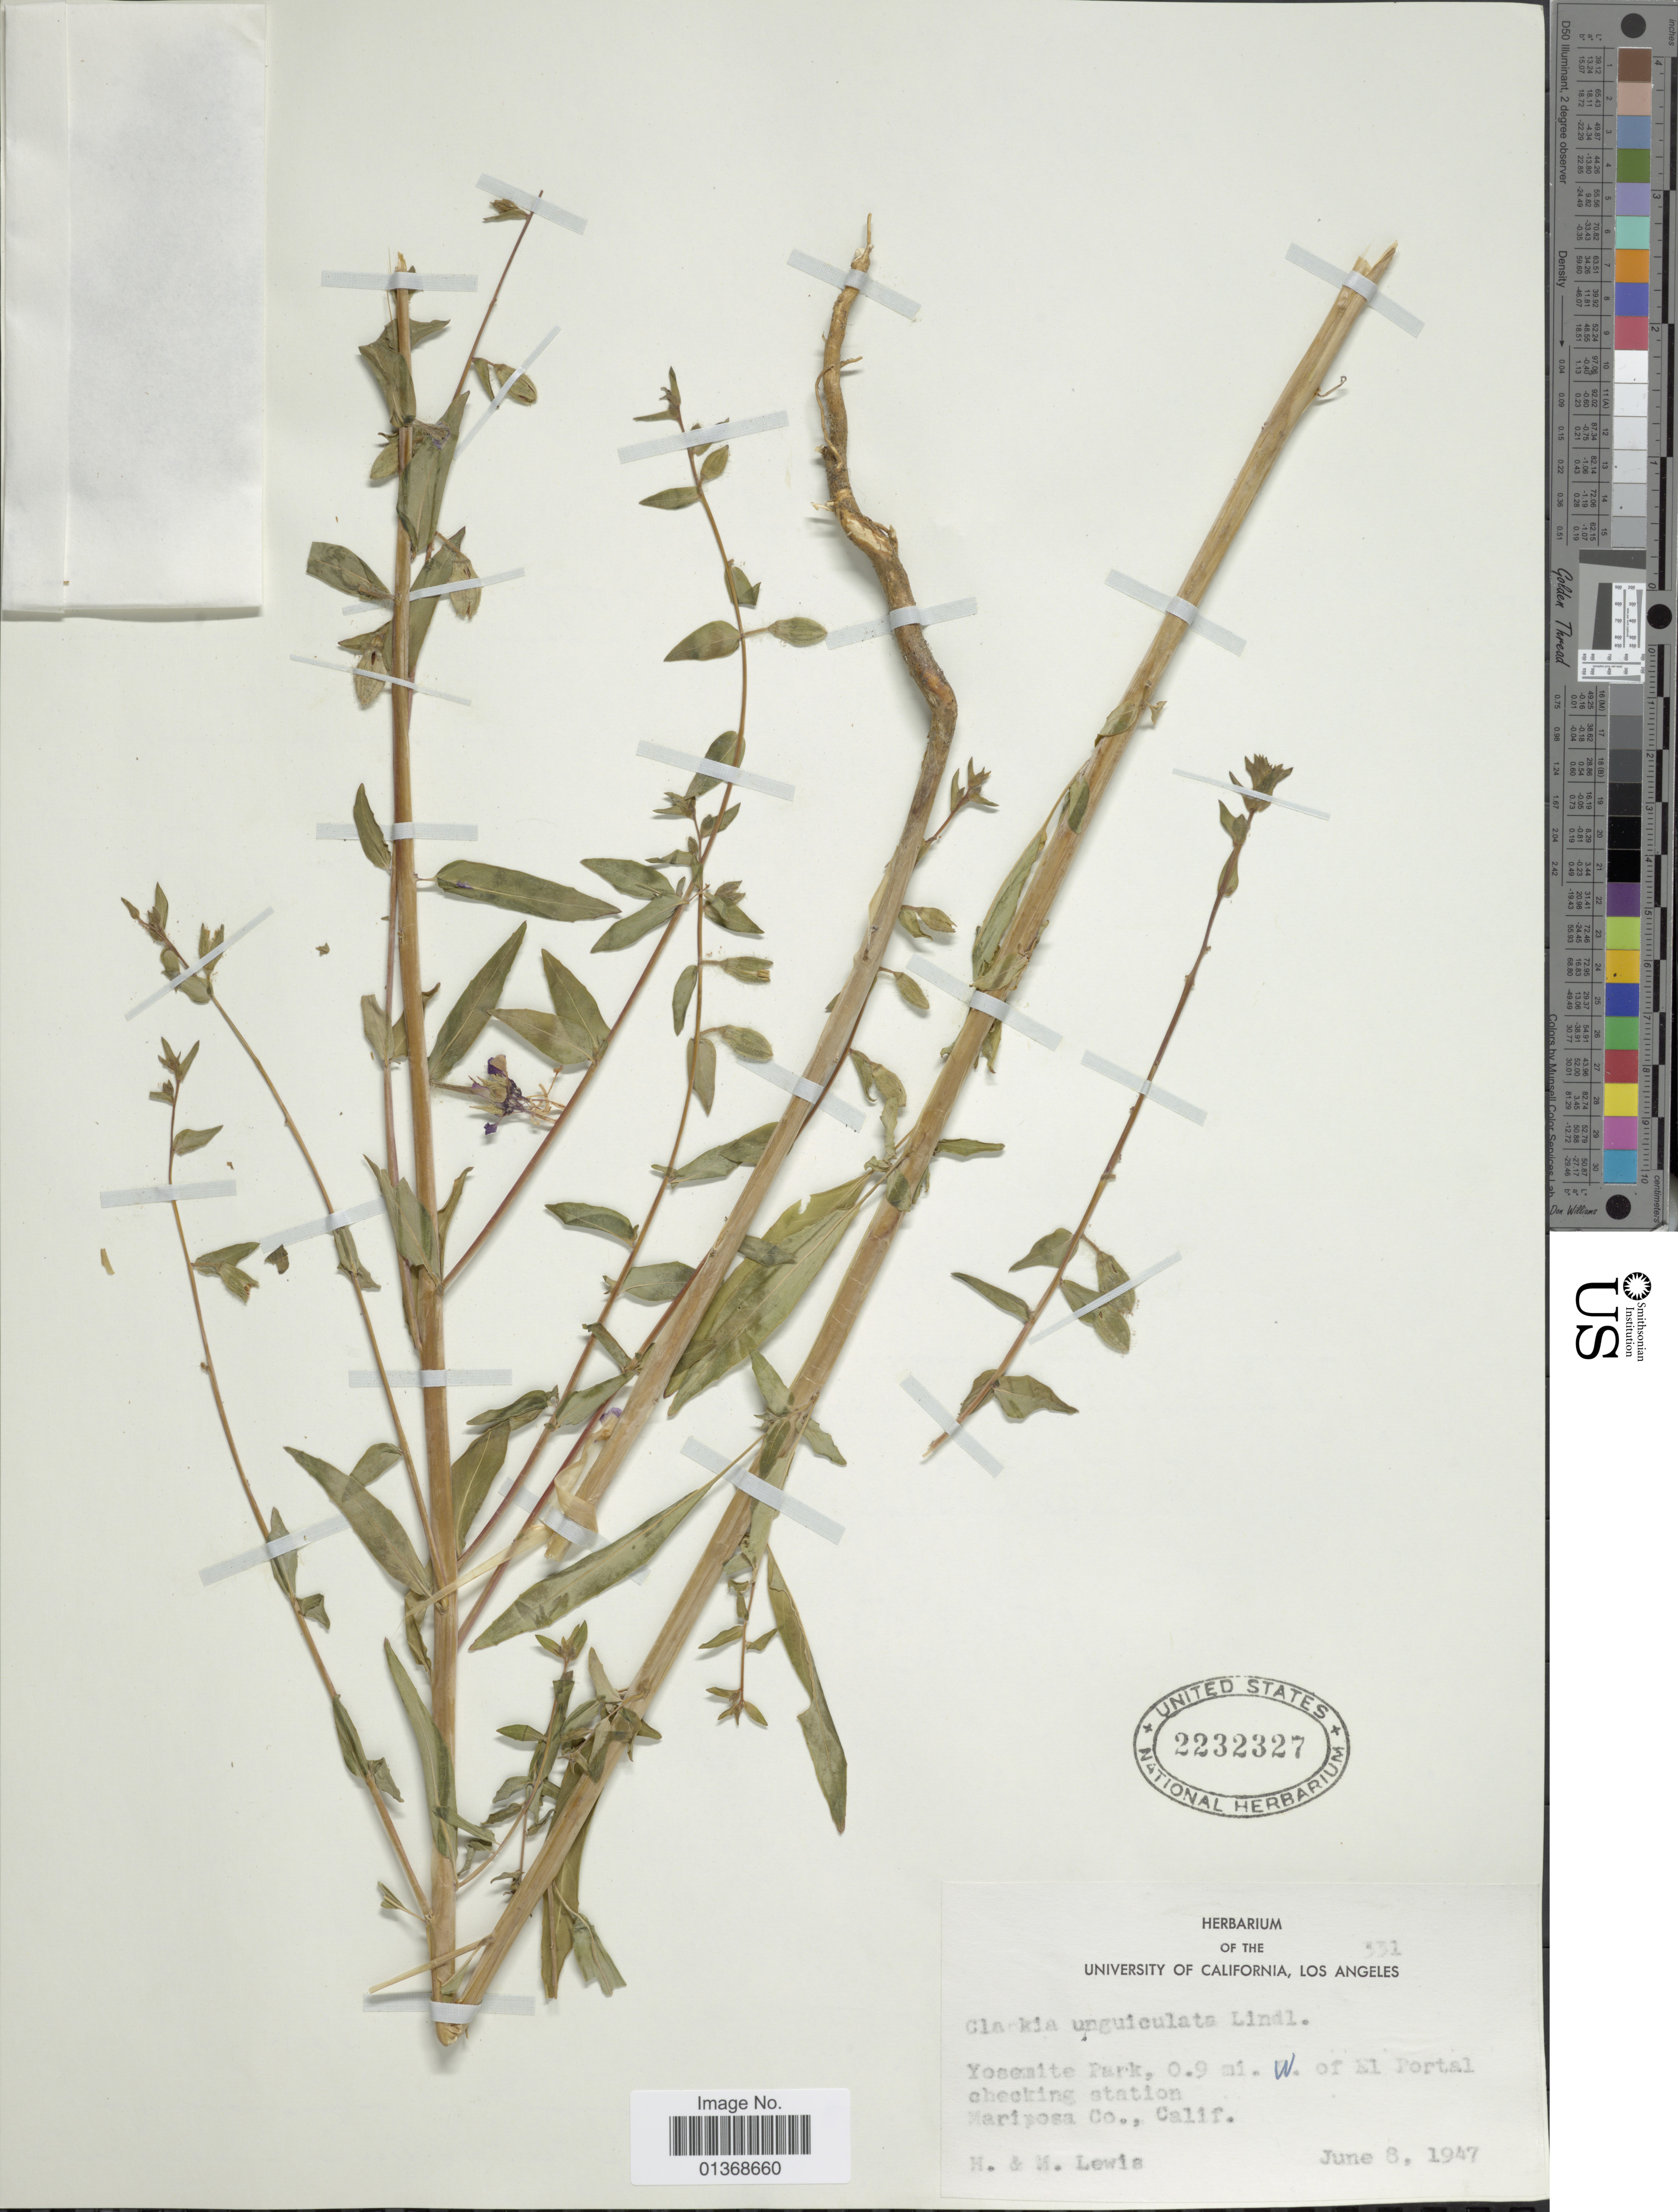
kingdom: Plantae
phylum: Tracheophyta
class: Magnoliopsida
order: Myrtales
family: Onagraceae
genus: Clarkia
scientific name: Clarkia unguiculata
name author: Lindl.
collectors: H. Lewis & M. Lewis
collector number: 331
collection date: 1947-06-08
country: United States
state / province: California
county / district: Mariposa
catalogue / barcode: US 2232327